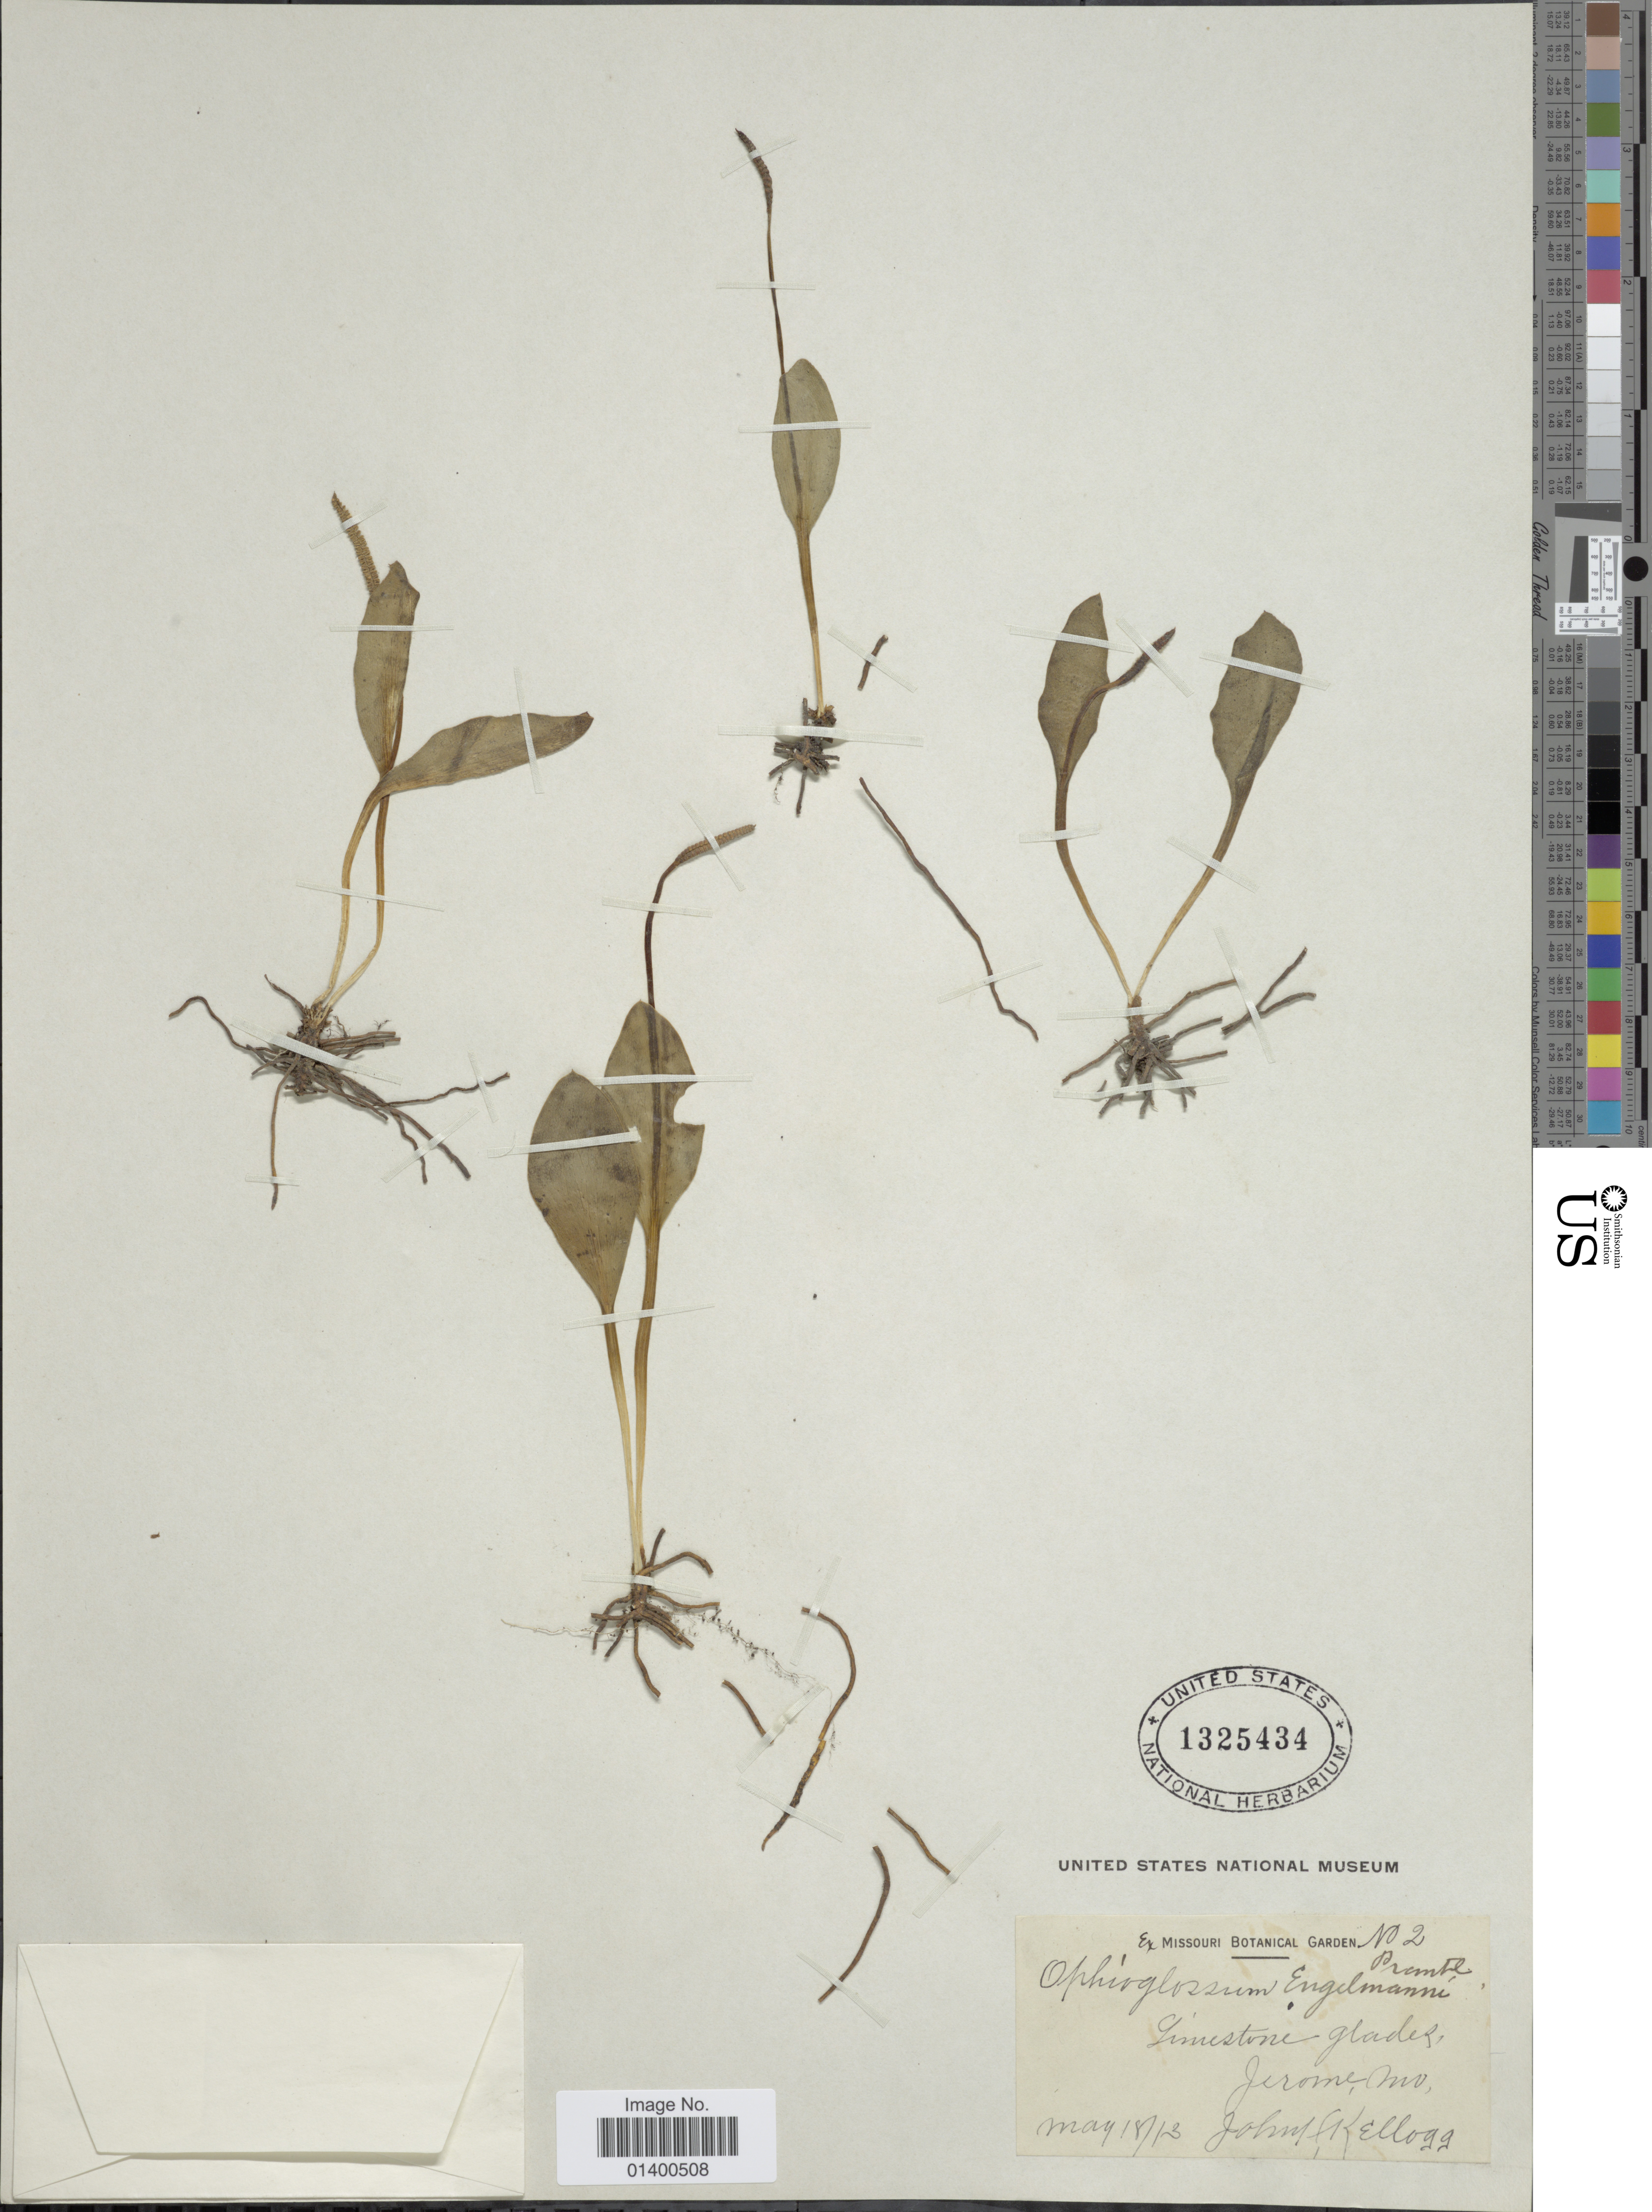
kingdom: Plantae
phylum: Tracheophyta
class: Polypodiopsida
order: Ophioglossales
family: Ophioglossaceae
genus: Ophioglossum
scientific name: Ophioglossum engelmannii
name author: Prantl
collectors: J. H. Kellogg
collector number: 2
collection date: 1873-05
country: United States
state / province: Missouri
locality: Limestone glade, Jerome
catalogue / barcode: US 1325434